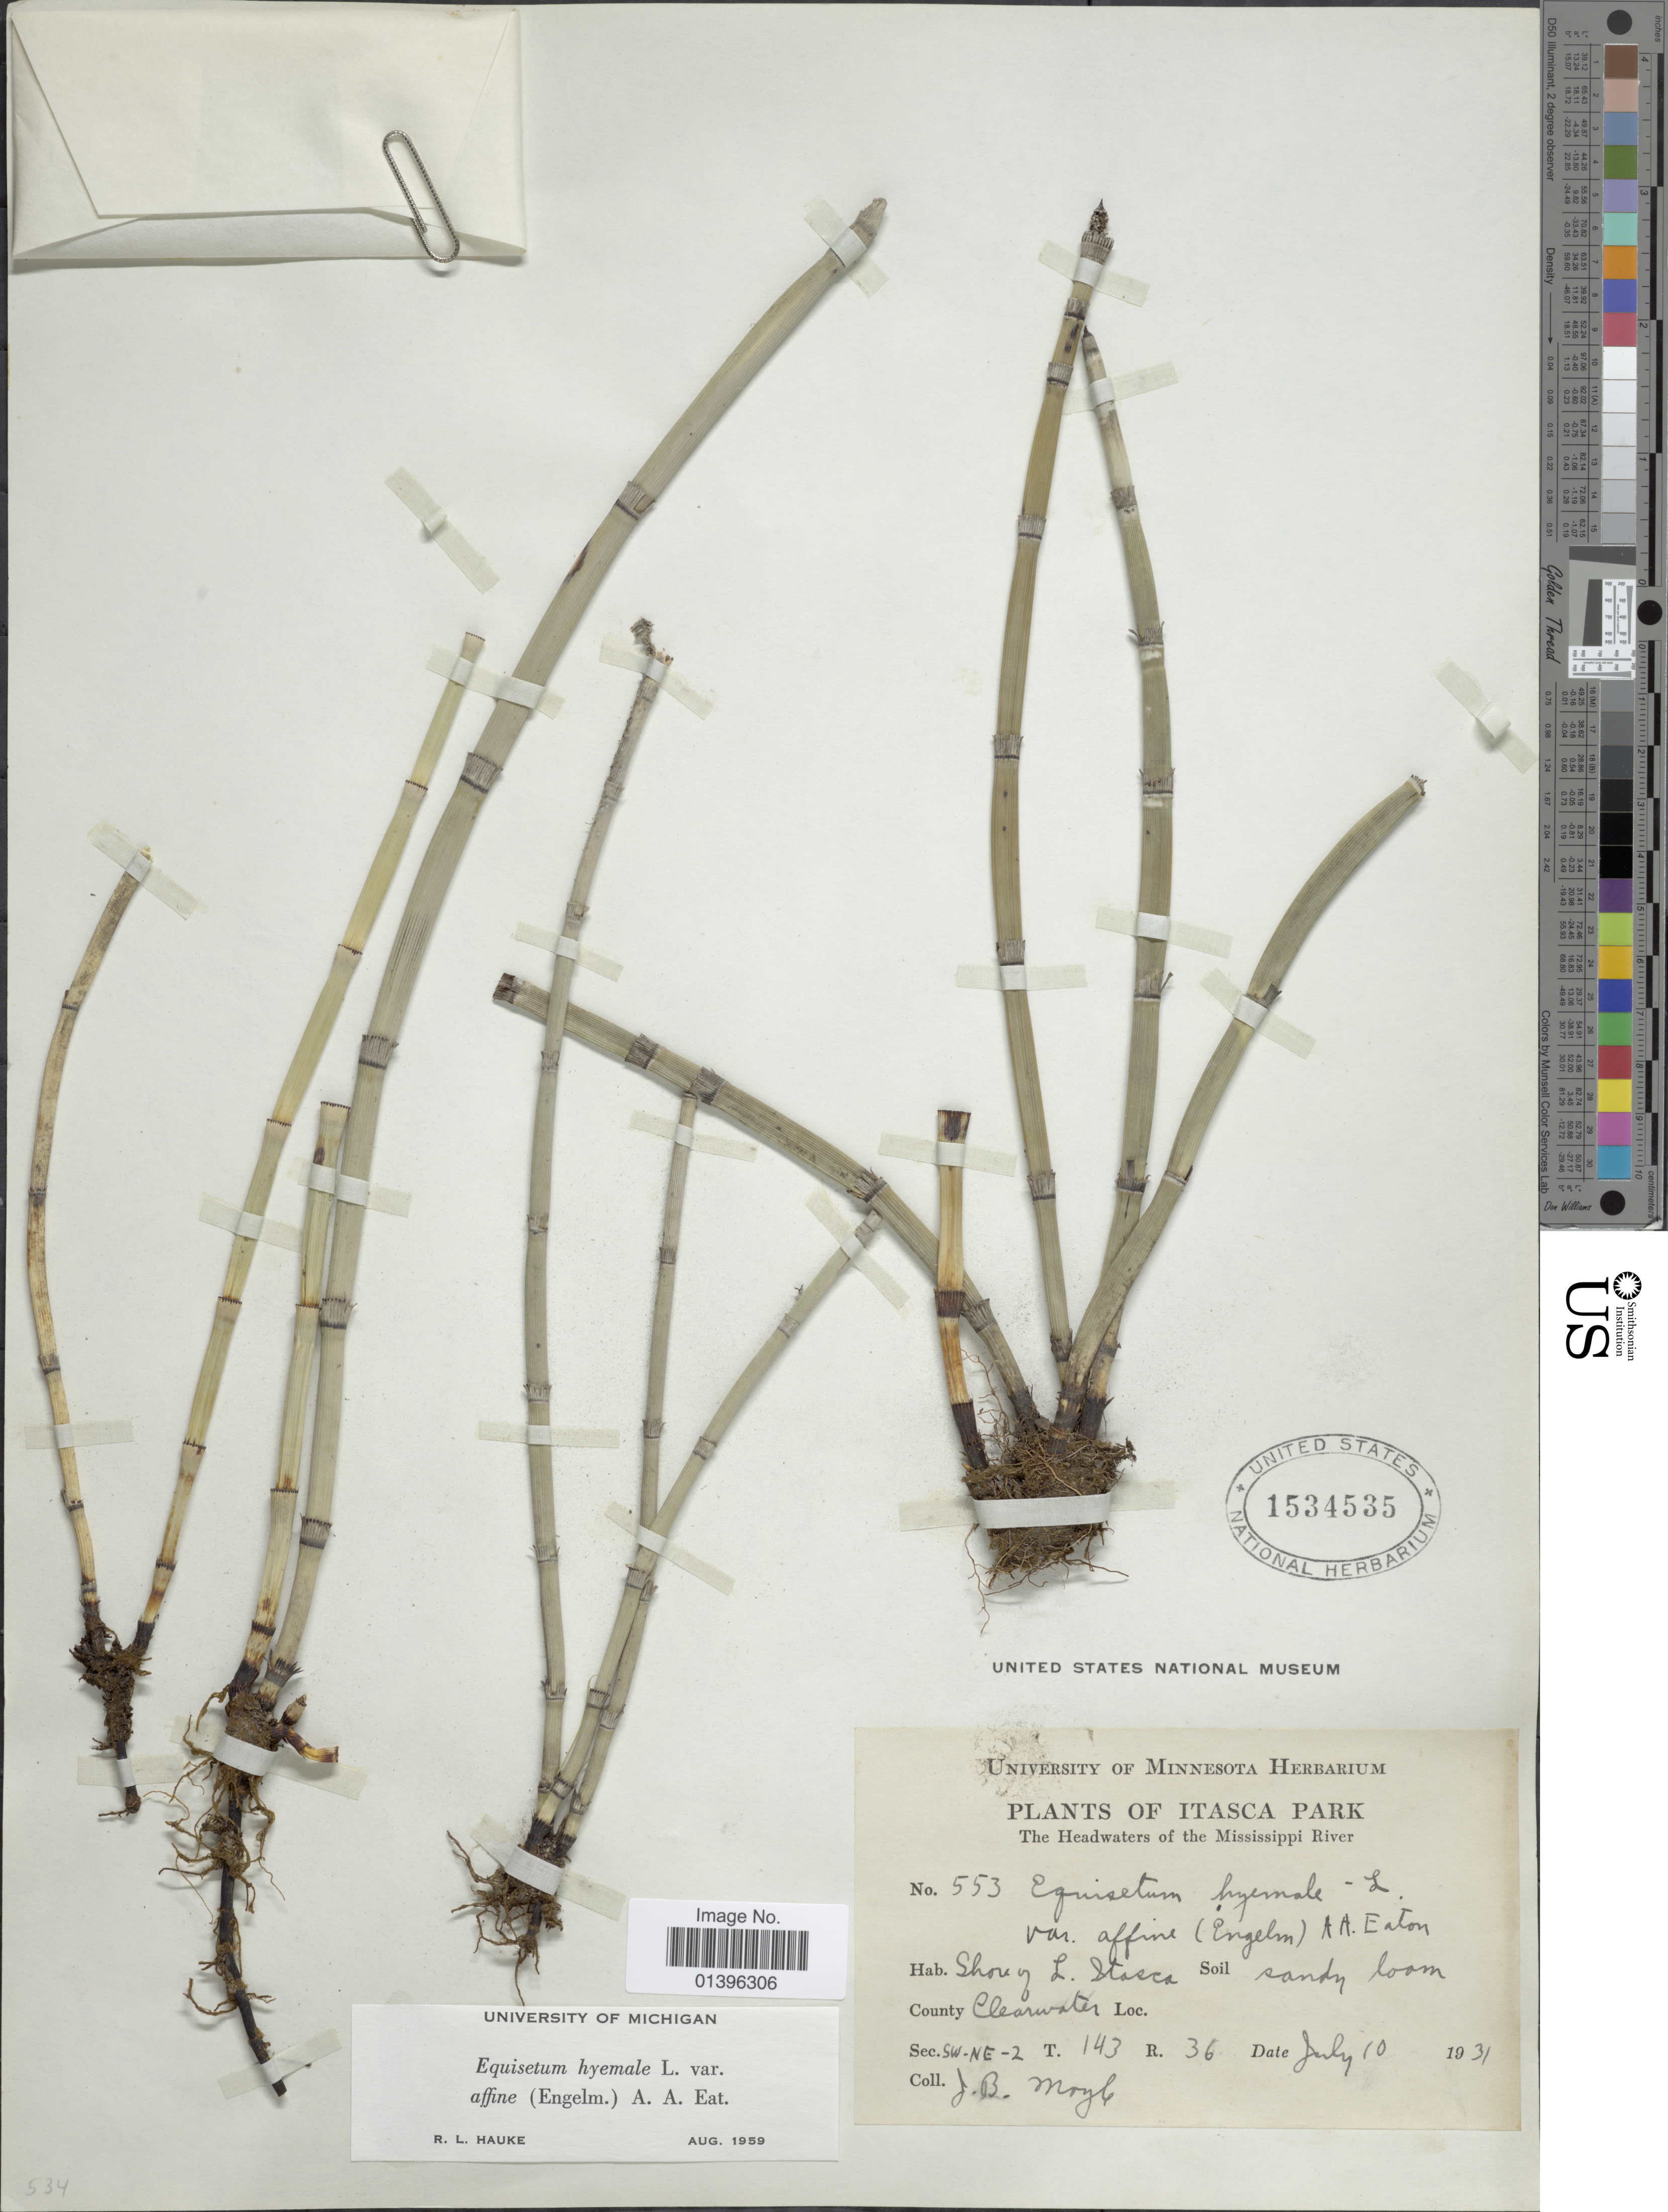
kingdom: Plantae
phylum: Tracheophyta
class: Polypodiopsida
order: Equisetales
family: Equisetaceae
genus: Equisetum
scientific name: Equisetum hyemale var. affine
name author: (Engelm.) A.A. Eaton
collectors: J. Moyle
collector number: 553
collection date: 1931-07-10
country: United States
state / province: Minnesota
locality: Itasca Park. The Headwaters of the Mississippi River. Shore of L. Itasca. County Clearwater. Sec. SW-NE-2 T. 143 R. 36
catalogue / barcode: US 1534535